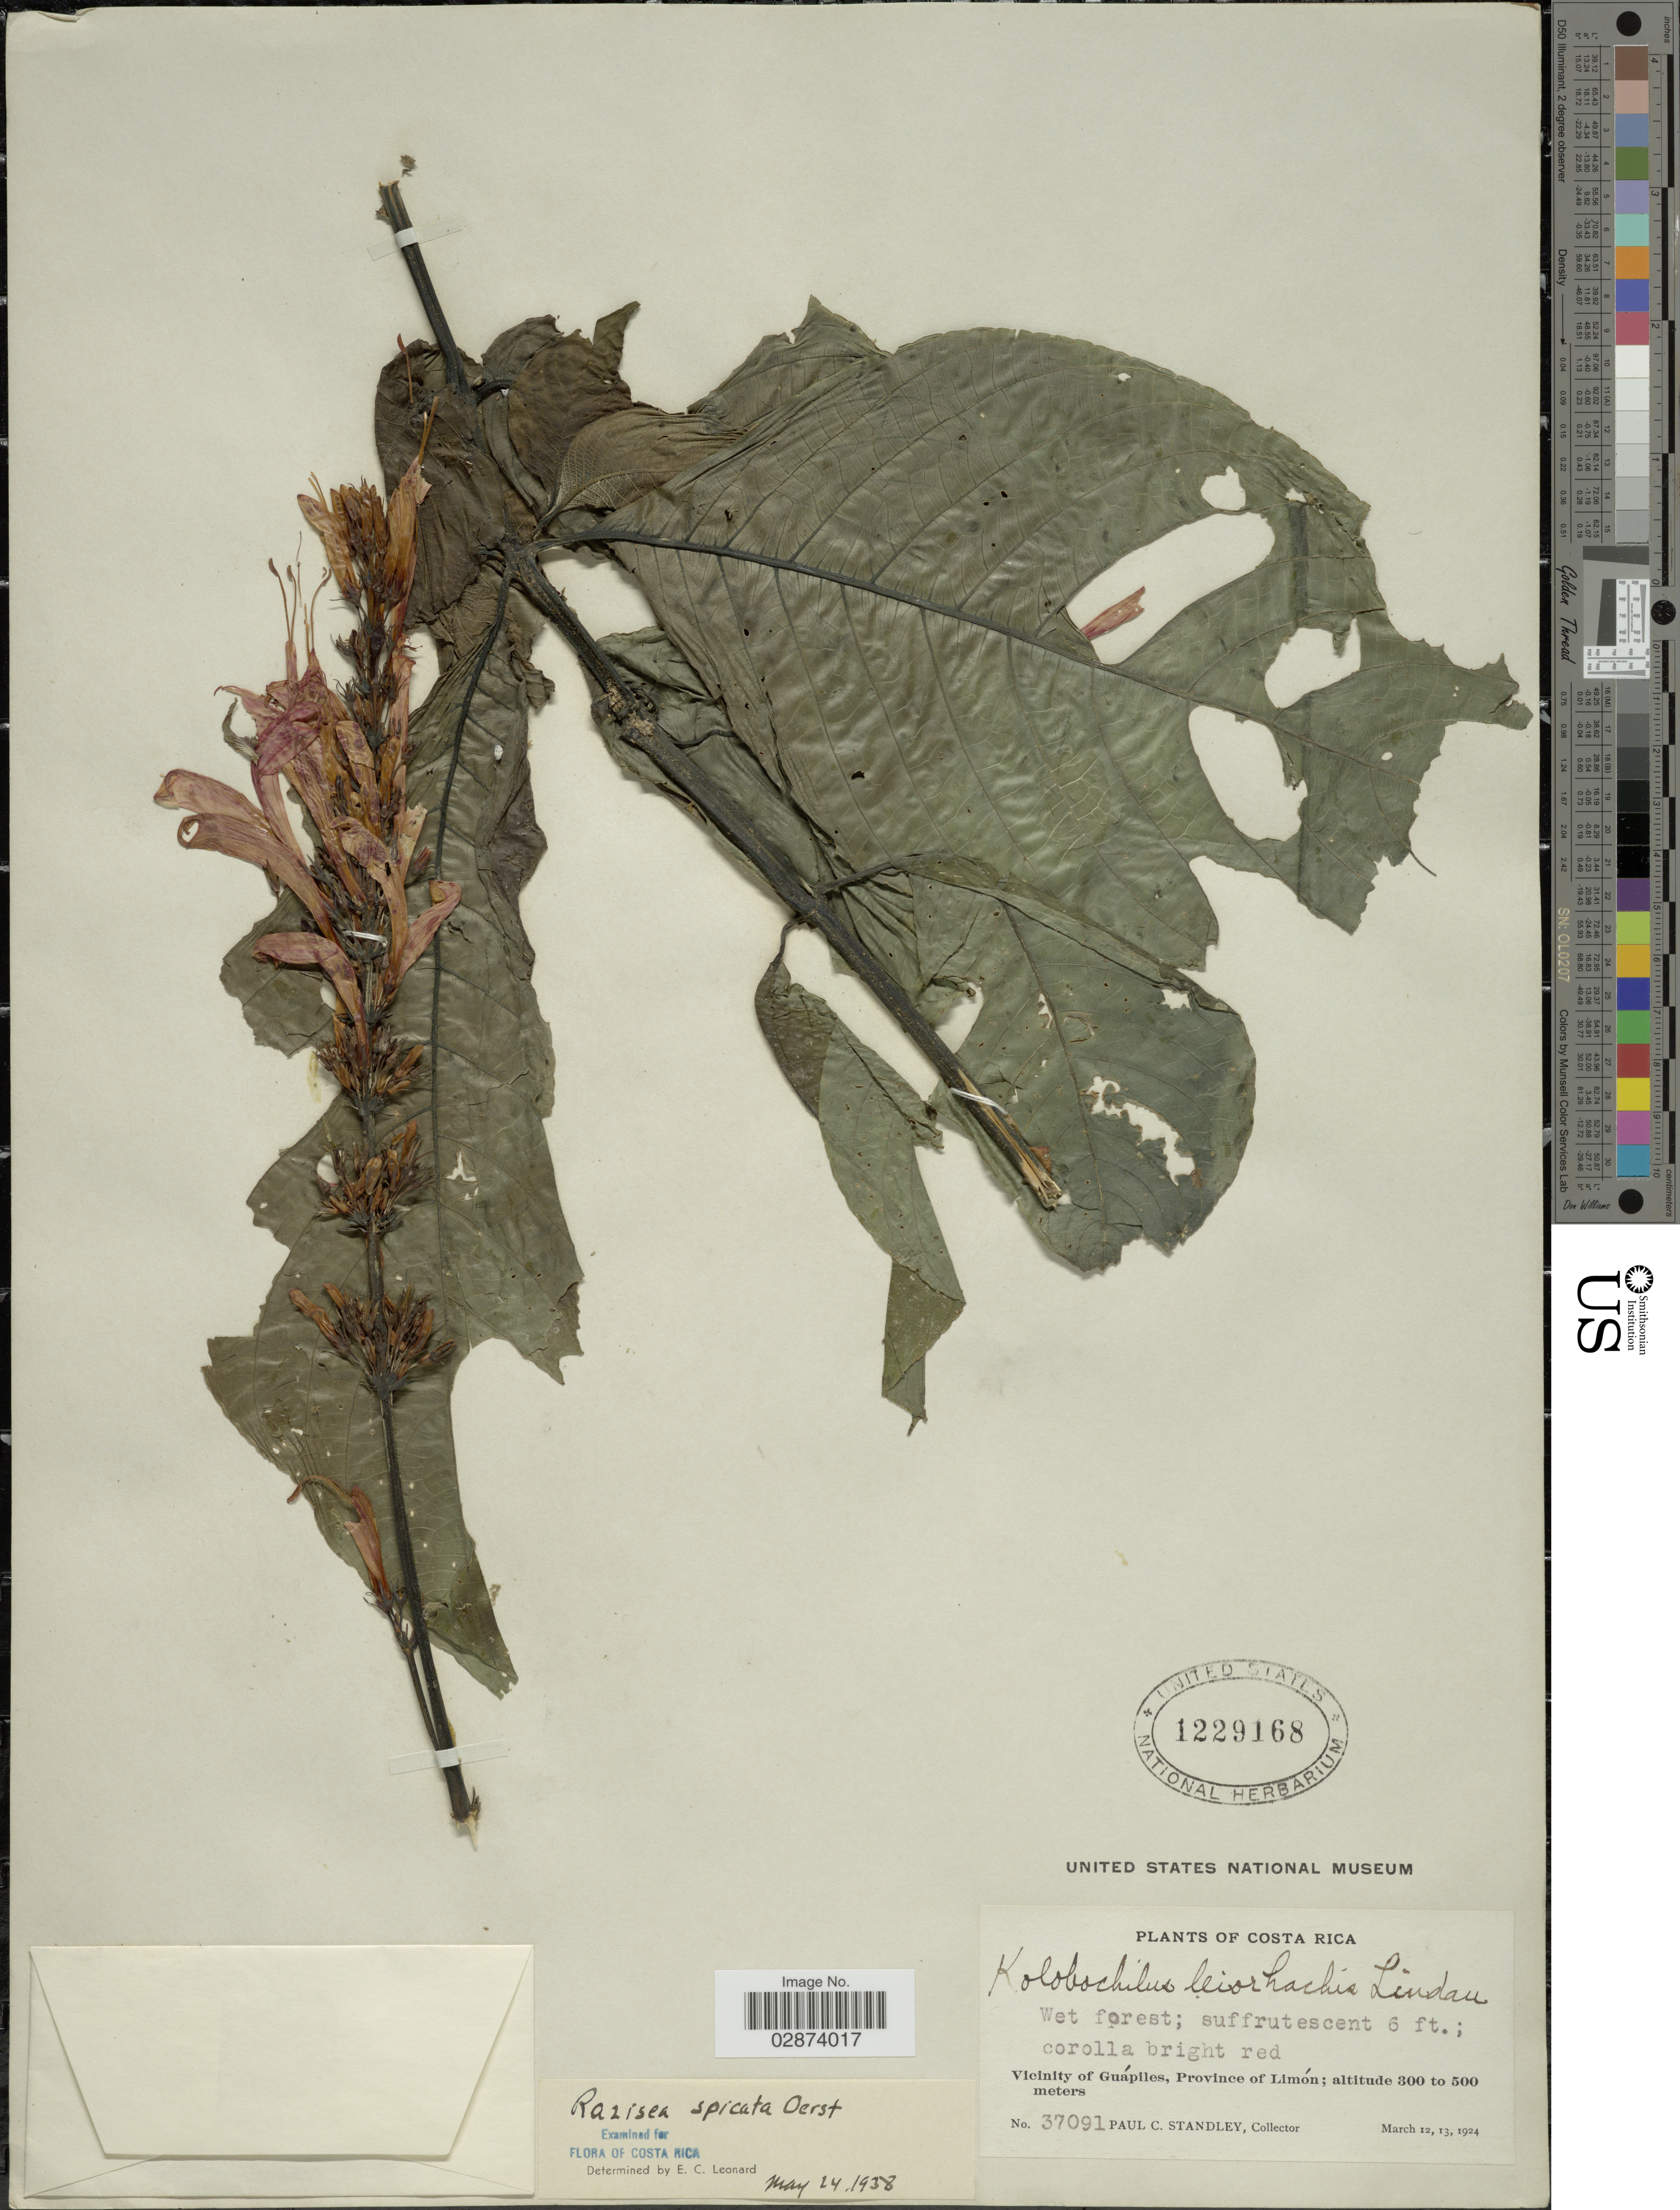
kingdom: Plantae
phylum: Tracheophyta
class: Magnoliopsida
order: Lamiales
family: Acanthaceae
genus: Razisea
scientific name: Razisea spicata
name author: Oerst.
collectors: P. C. Standley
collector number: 37091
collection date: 1924-03-12/1924-03-13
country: Costa Rica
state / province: Limón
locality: Vicinity of Guápiles, Province of Limón.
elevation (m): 300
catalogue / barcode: US 1229168